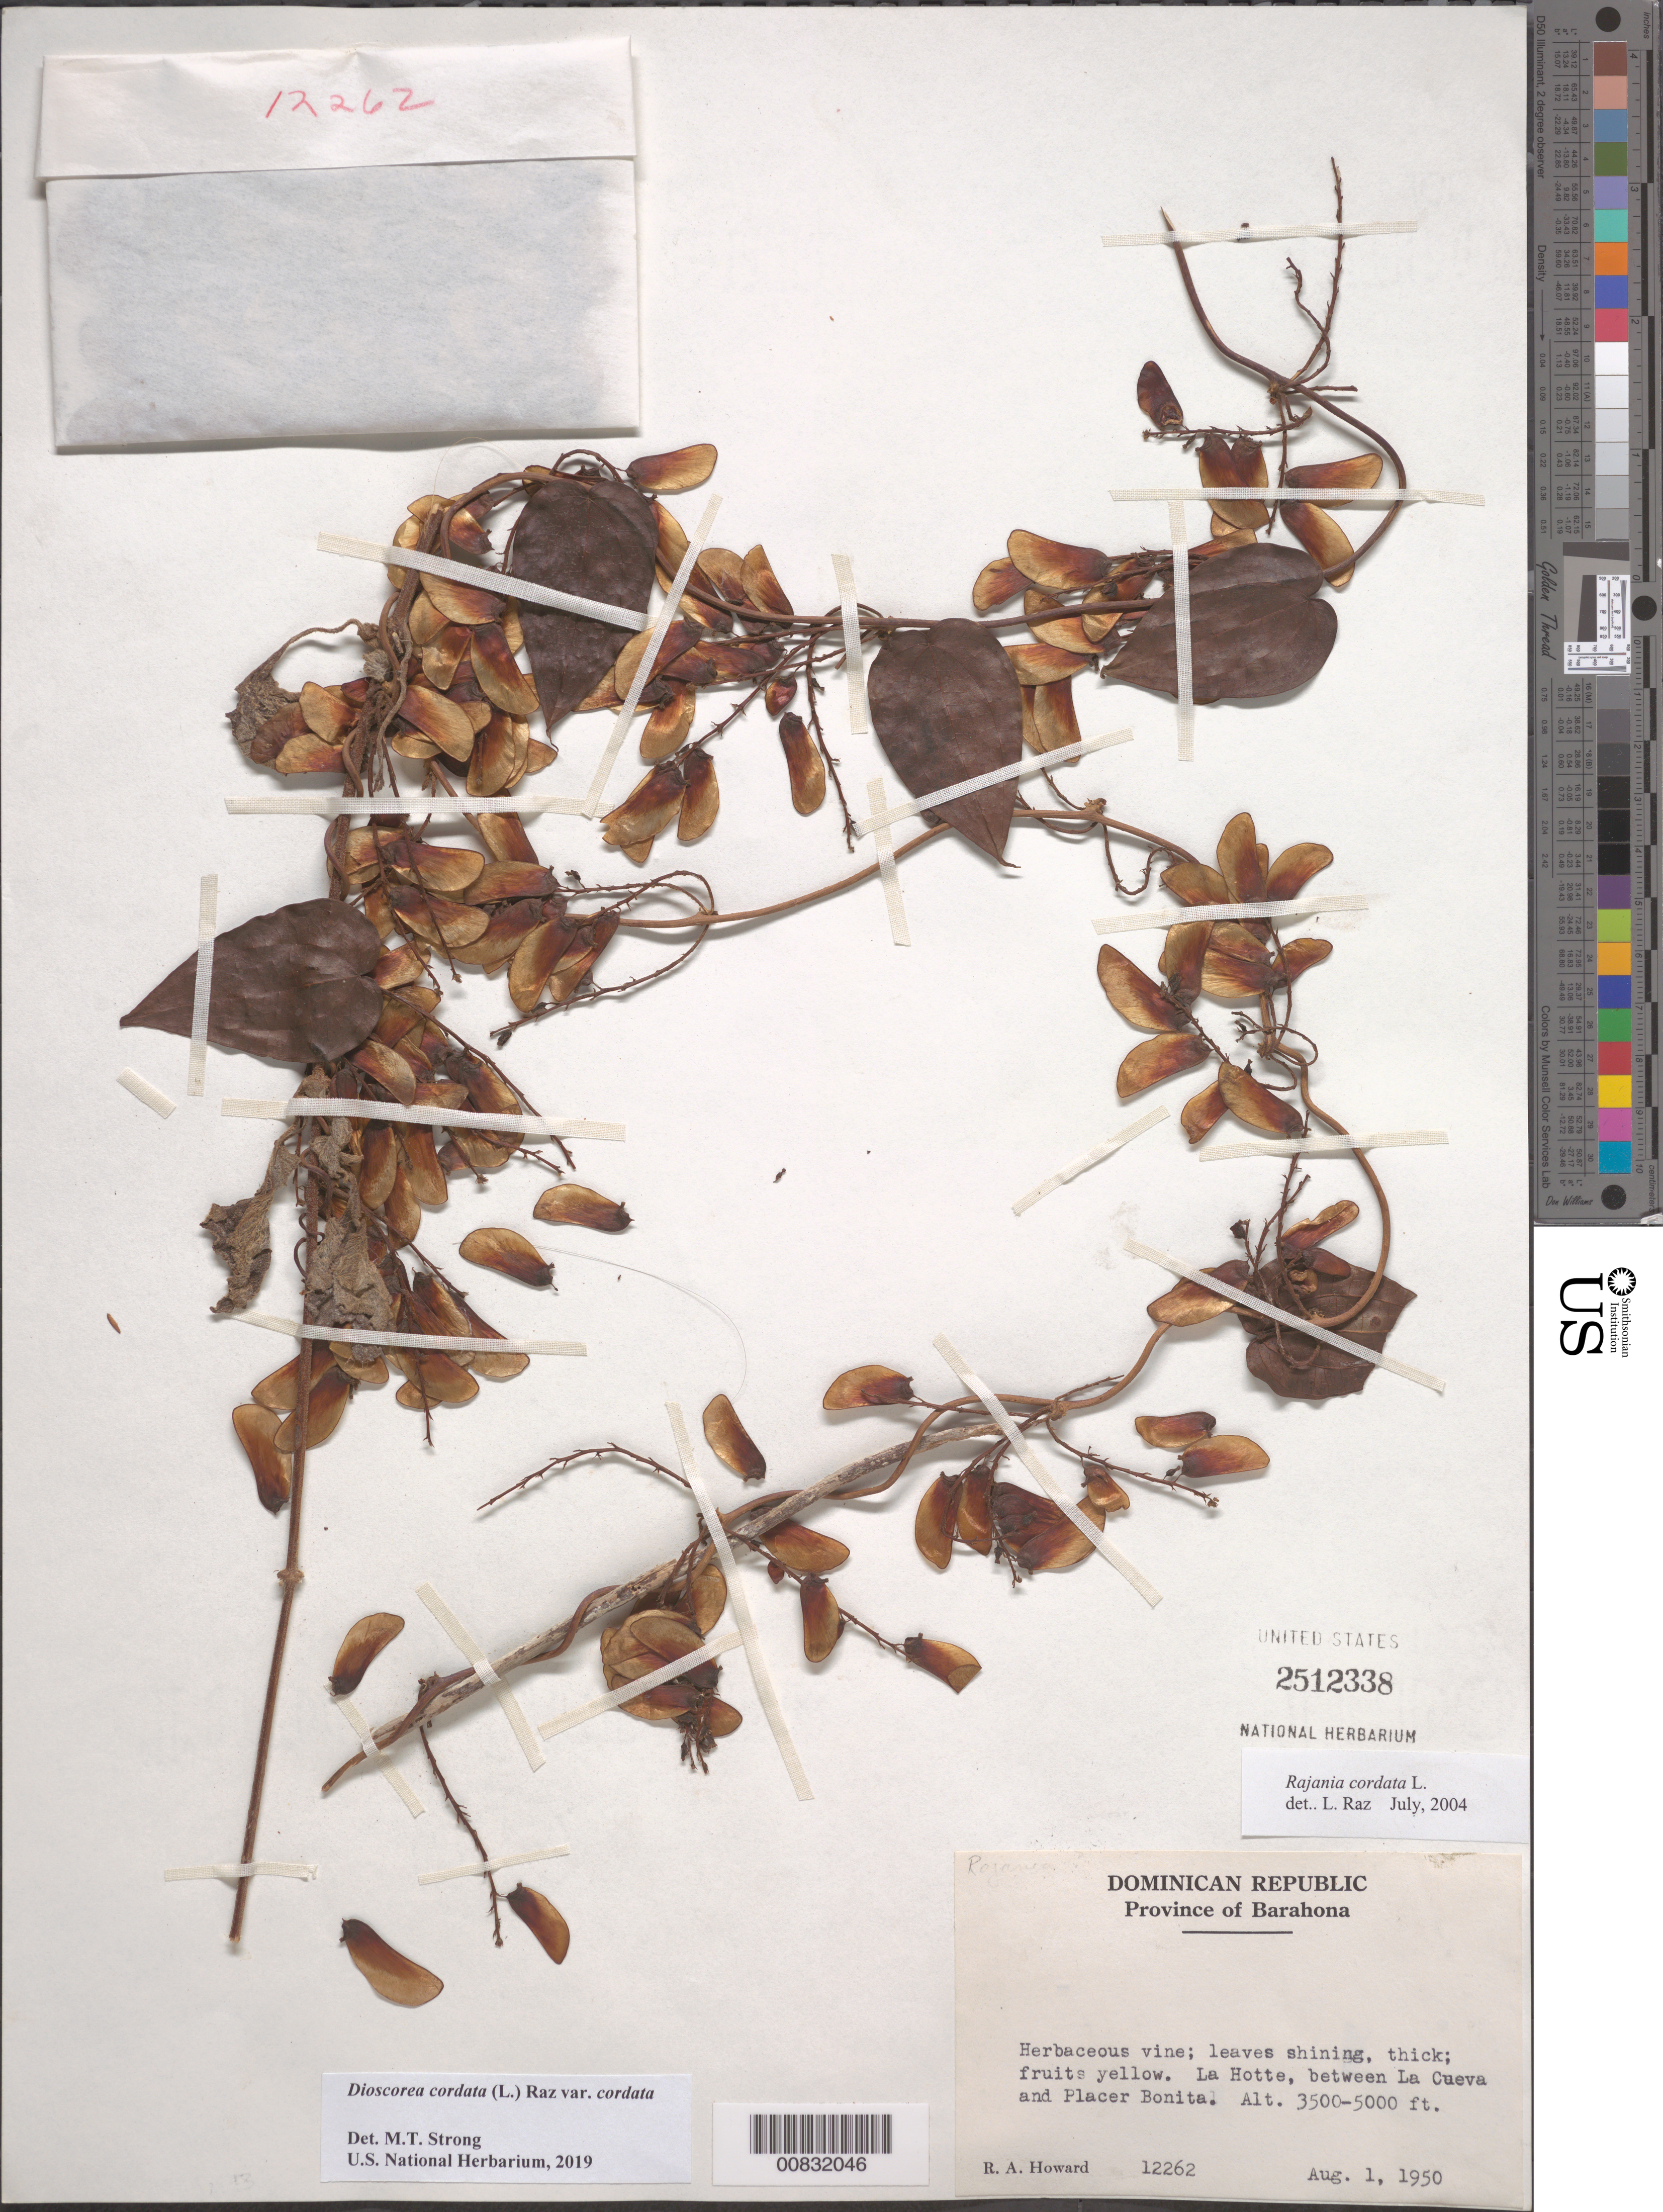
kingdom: Plantae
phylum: Tracheophyta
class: Liliopsida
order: Dioscoreales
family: Dioscoreaceae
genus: Dioscorea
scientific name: Dioscorea cordata var. cordata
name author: (L.) Raz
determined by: Strong, M. T., (US), Smithsonian Institution - National Museum of Natural History (UNITED STATES)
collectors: R. A. Howard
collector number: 12262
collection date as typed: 01 Aug 1950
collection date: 1950-08-01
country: Dominican Republic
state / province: Barahona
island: Hispaniola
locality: La Hotte, between La Cueva and Placer Bonita.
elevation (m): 1067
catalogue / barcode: US 2512338